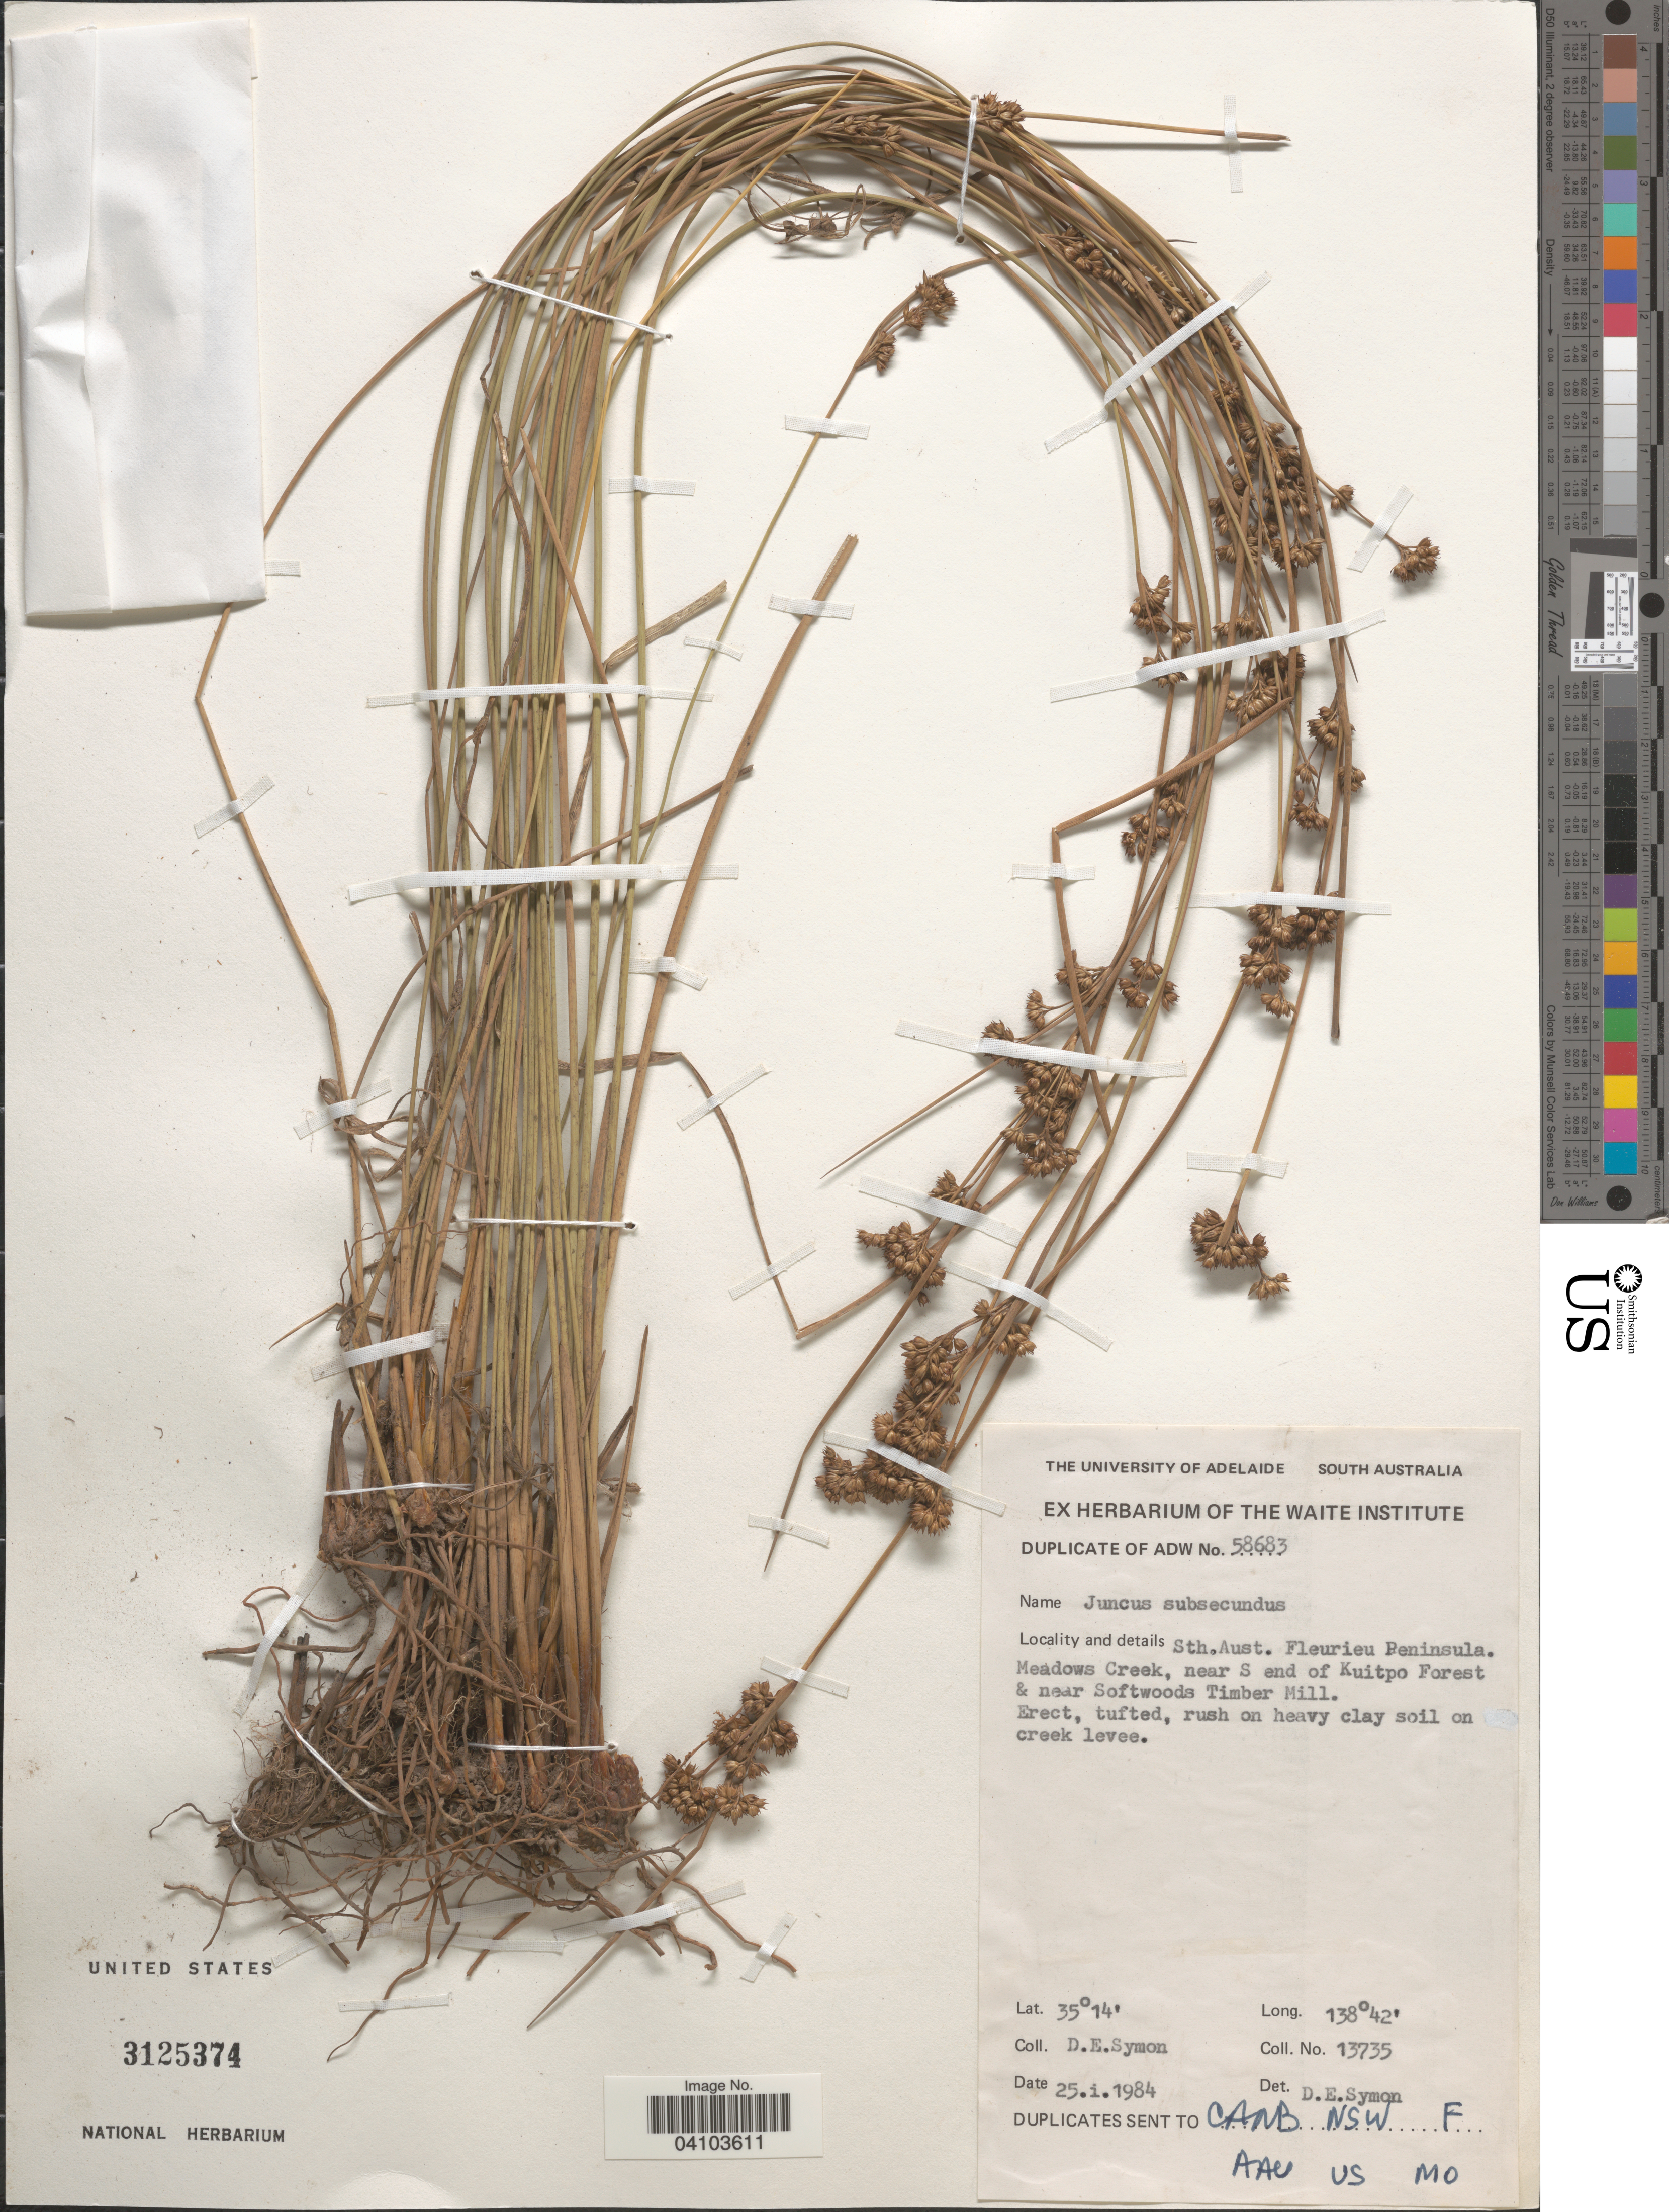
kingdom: Plantae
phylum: Tracheophyta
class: Liliopsida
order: Poales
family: Juncaceae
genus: Juncus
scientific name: Juncus subsecundus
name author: N.A. Wakef.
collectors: D. Symon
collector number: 13735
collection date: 1984-01-25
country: Australia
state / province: South Australia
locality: Fleurieu Peninsula. Meadows Creek, near S end of Kuitpo Forest & near Softwoods Timber Mill.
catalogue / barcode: US 3125374